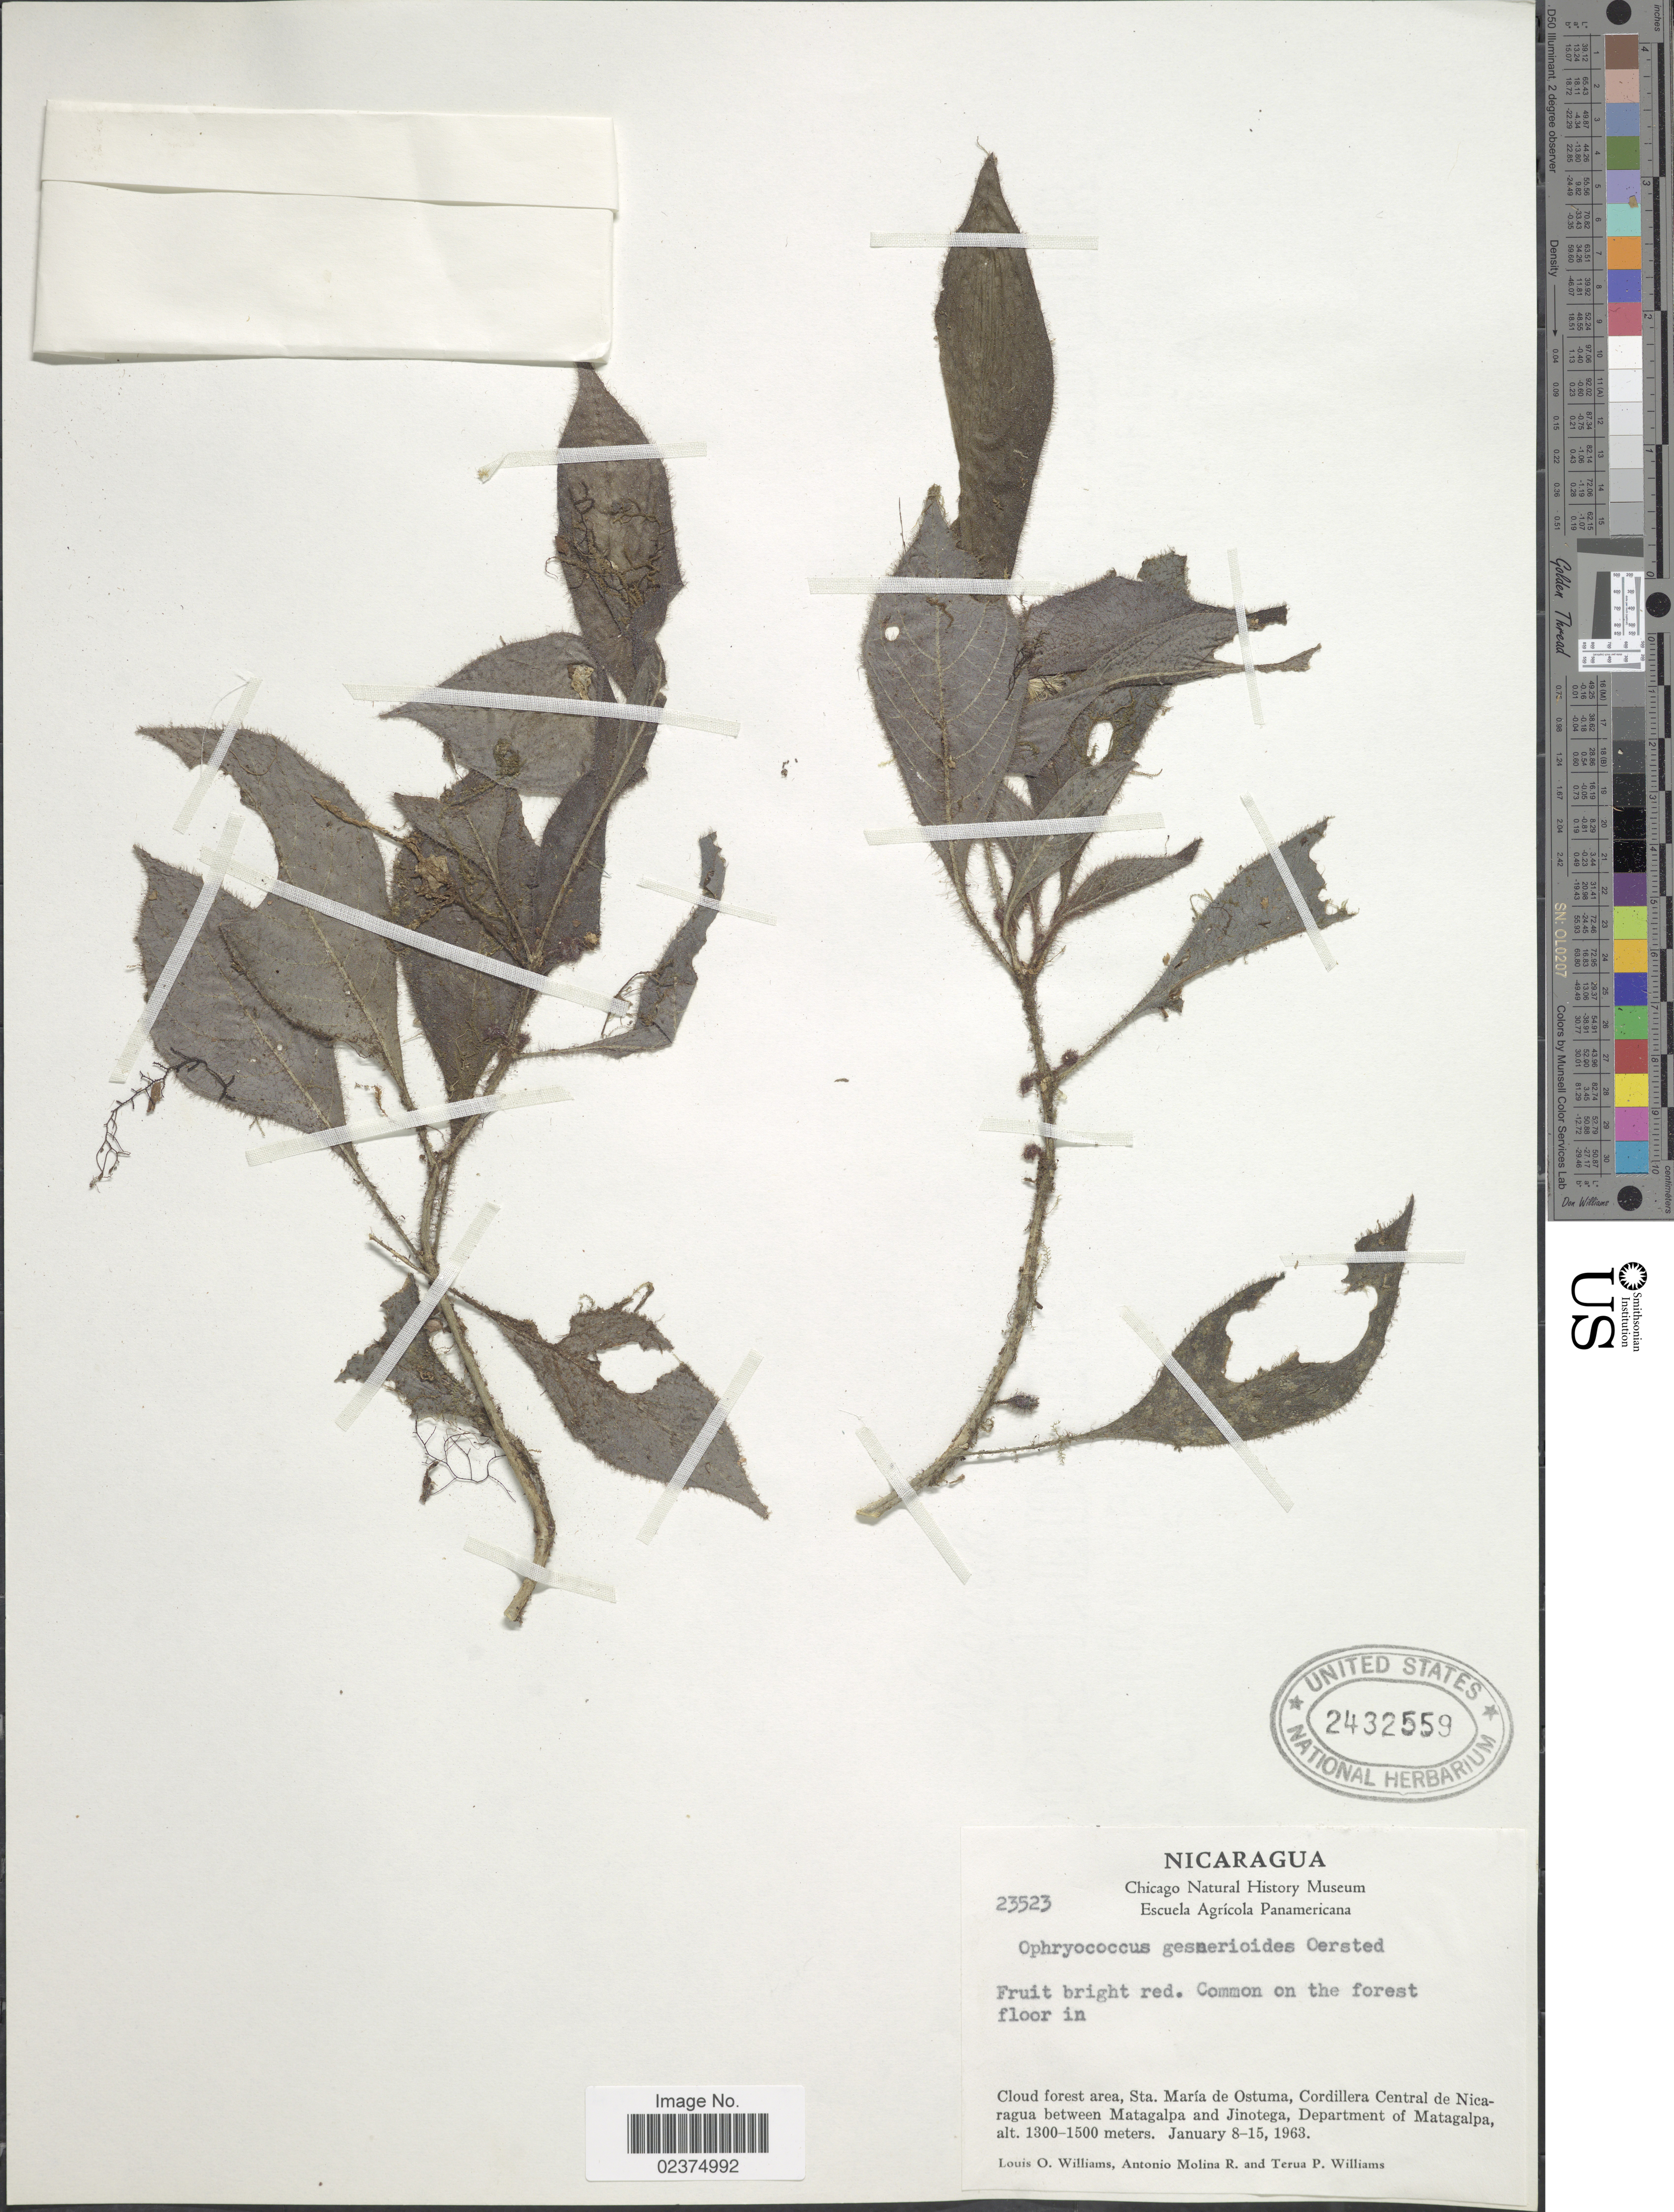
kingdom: Plantae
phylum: Tracheophyta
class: Magnoliopsida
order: Gentianales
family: Rubiaceae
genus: Ophryococcus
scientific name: Ophryococcus gesnerioides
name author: Oerst.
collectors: L. O. Williams, A. Molina R. & T. P. Williams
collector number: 23523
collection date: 1963-01-08/1963-01-15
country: Nicaragua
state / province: Matagalpa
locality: Cloud forest area, St. Maria de Ostuma, Cordillera Central de Nicaragua between Matagalpa and Jinotega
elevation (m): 1300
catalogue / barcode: US 2432559